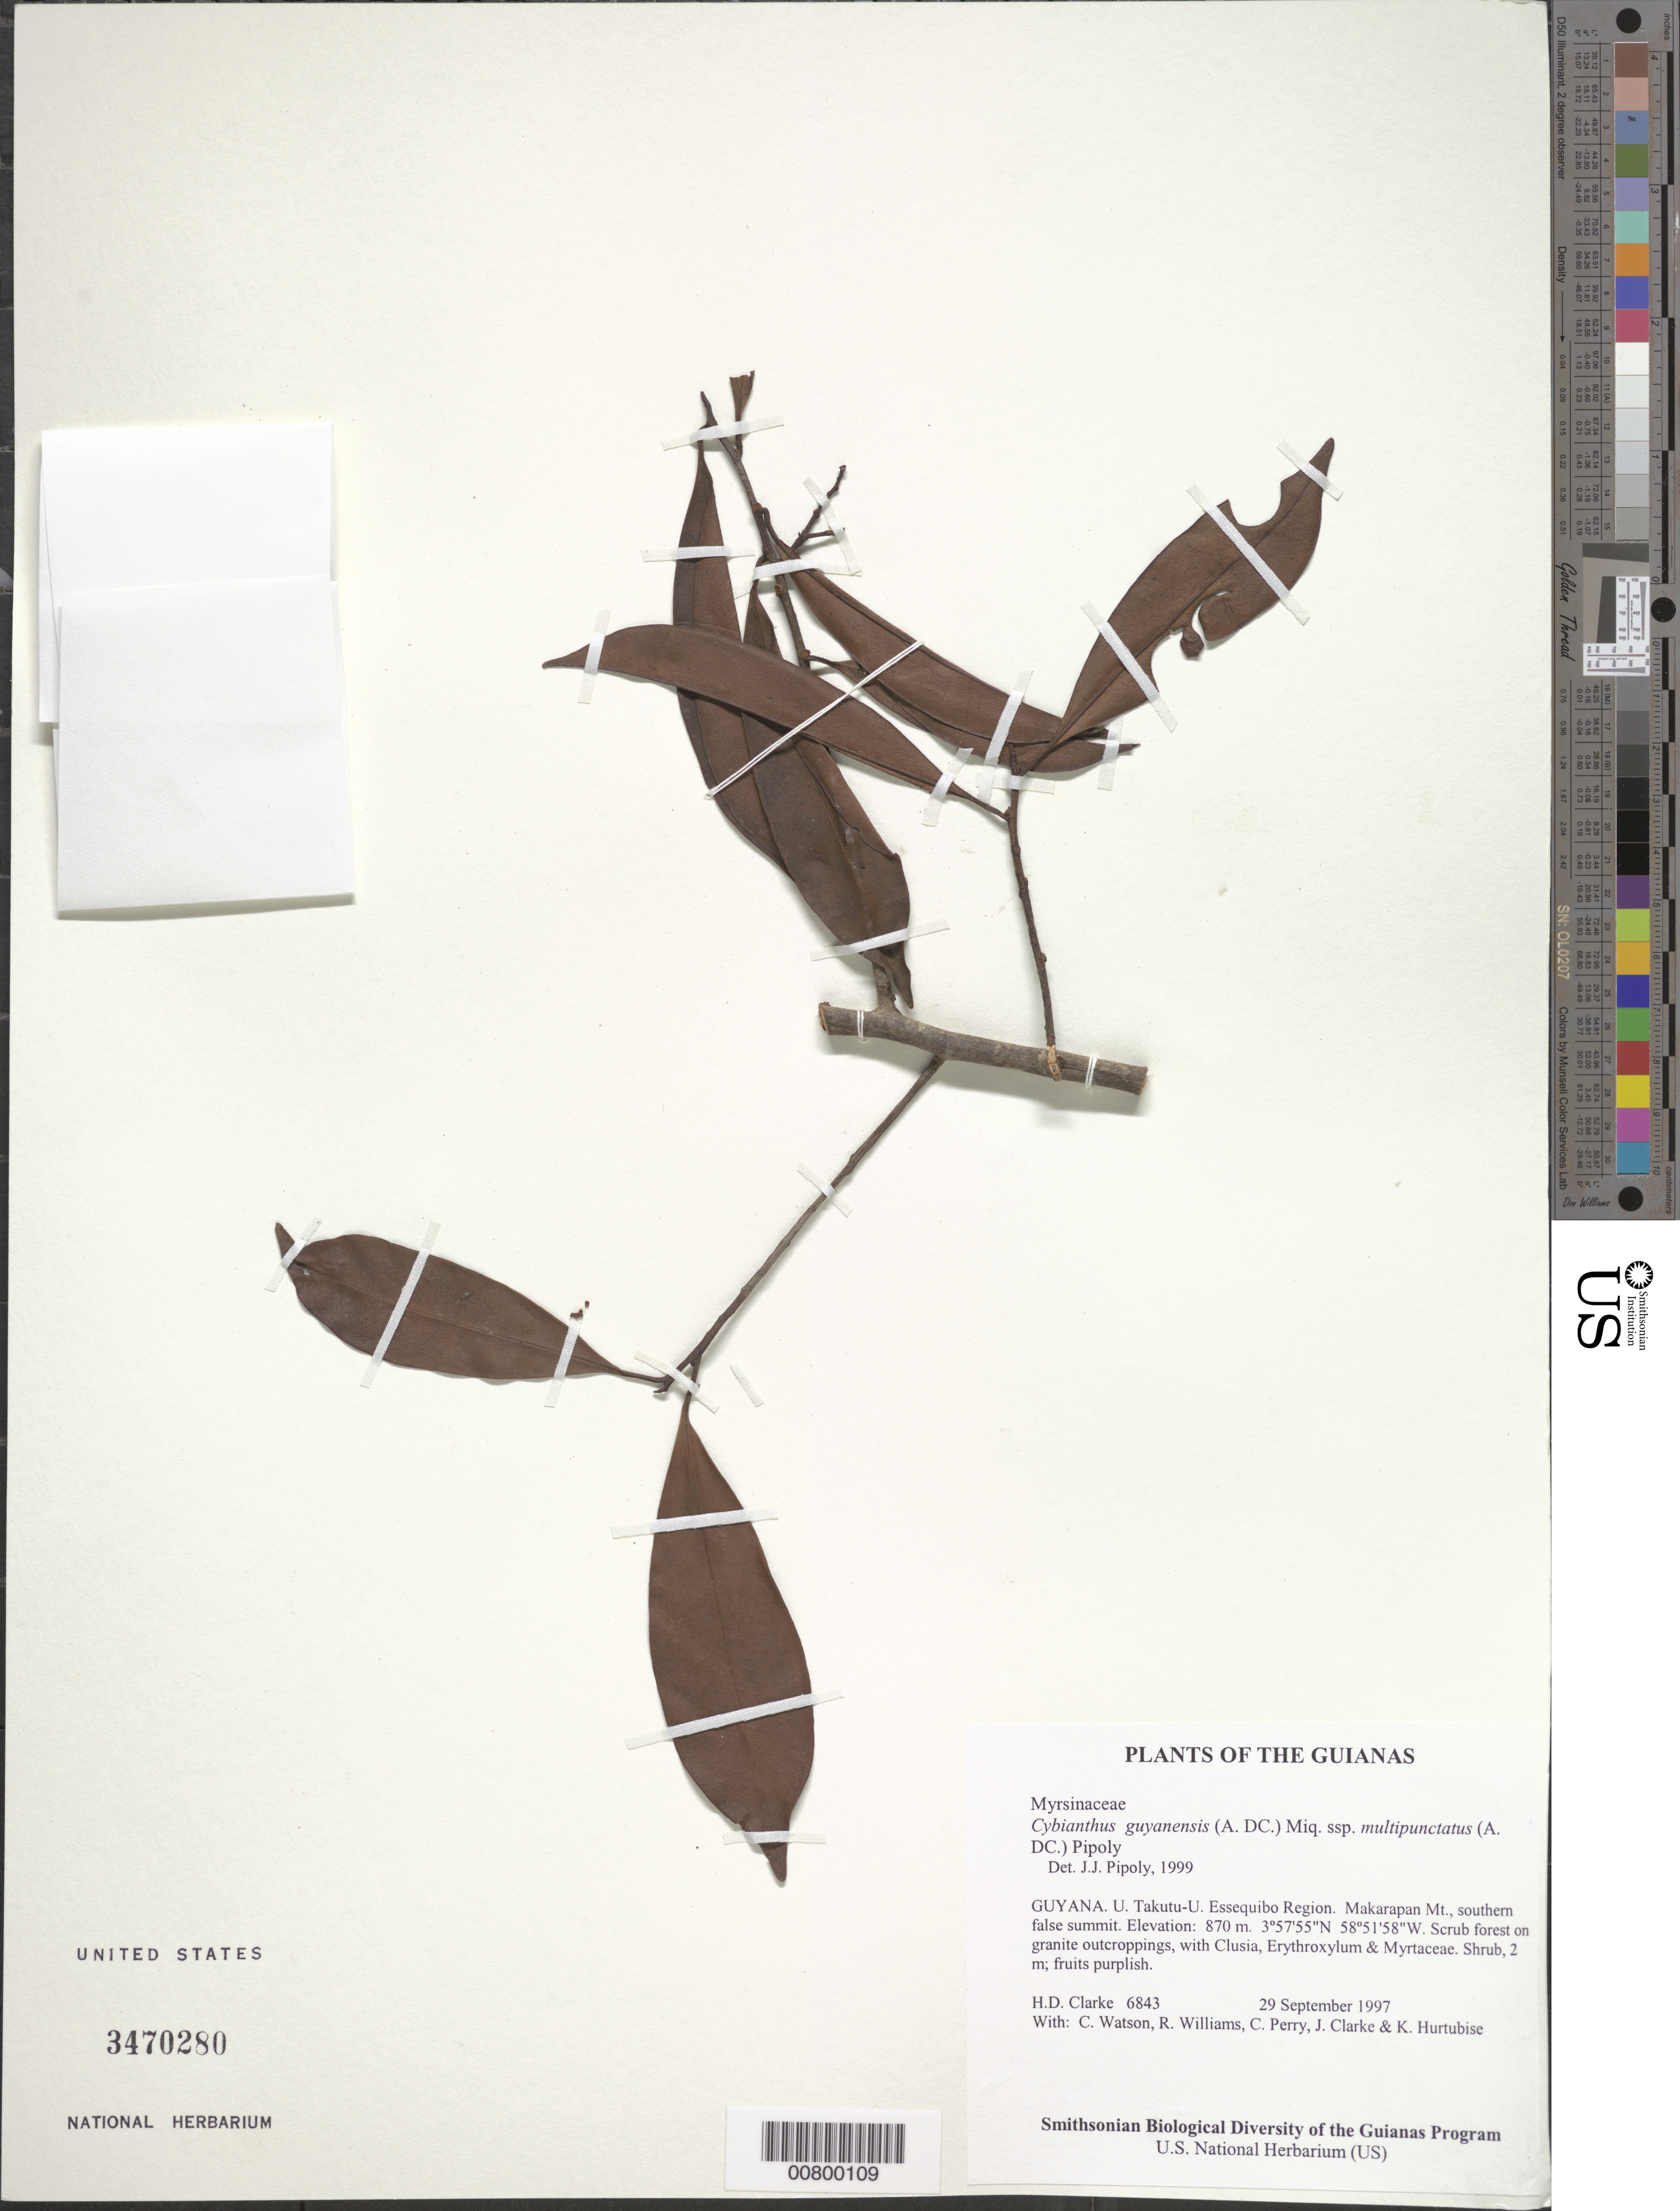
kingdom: Plantae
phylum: Tracheophyta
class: Magnoliopsida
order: Ericales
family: Primulaceae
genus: Cybianthus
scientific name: Cybianthus guyanensis subsp. multipunctatus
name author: (A. DC.) Pipoly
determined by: Pipoly, J. J., III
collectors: H. D. Clarke, C. Watson, R. Williams, C. Perry, J. Clarke & K. Hurtubise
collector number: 6843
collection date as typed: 29 September 1997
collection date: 1997-09-29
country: Guyana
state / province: U. Takutu-U. Essequibo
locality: Makarapan Mt., southern false summit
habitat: Scrub forest on granite outcroppings, with Clusia, Erythroxylum & Myrtaceae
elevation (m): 870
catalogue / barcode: US 3470280